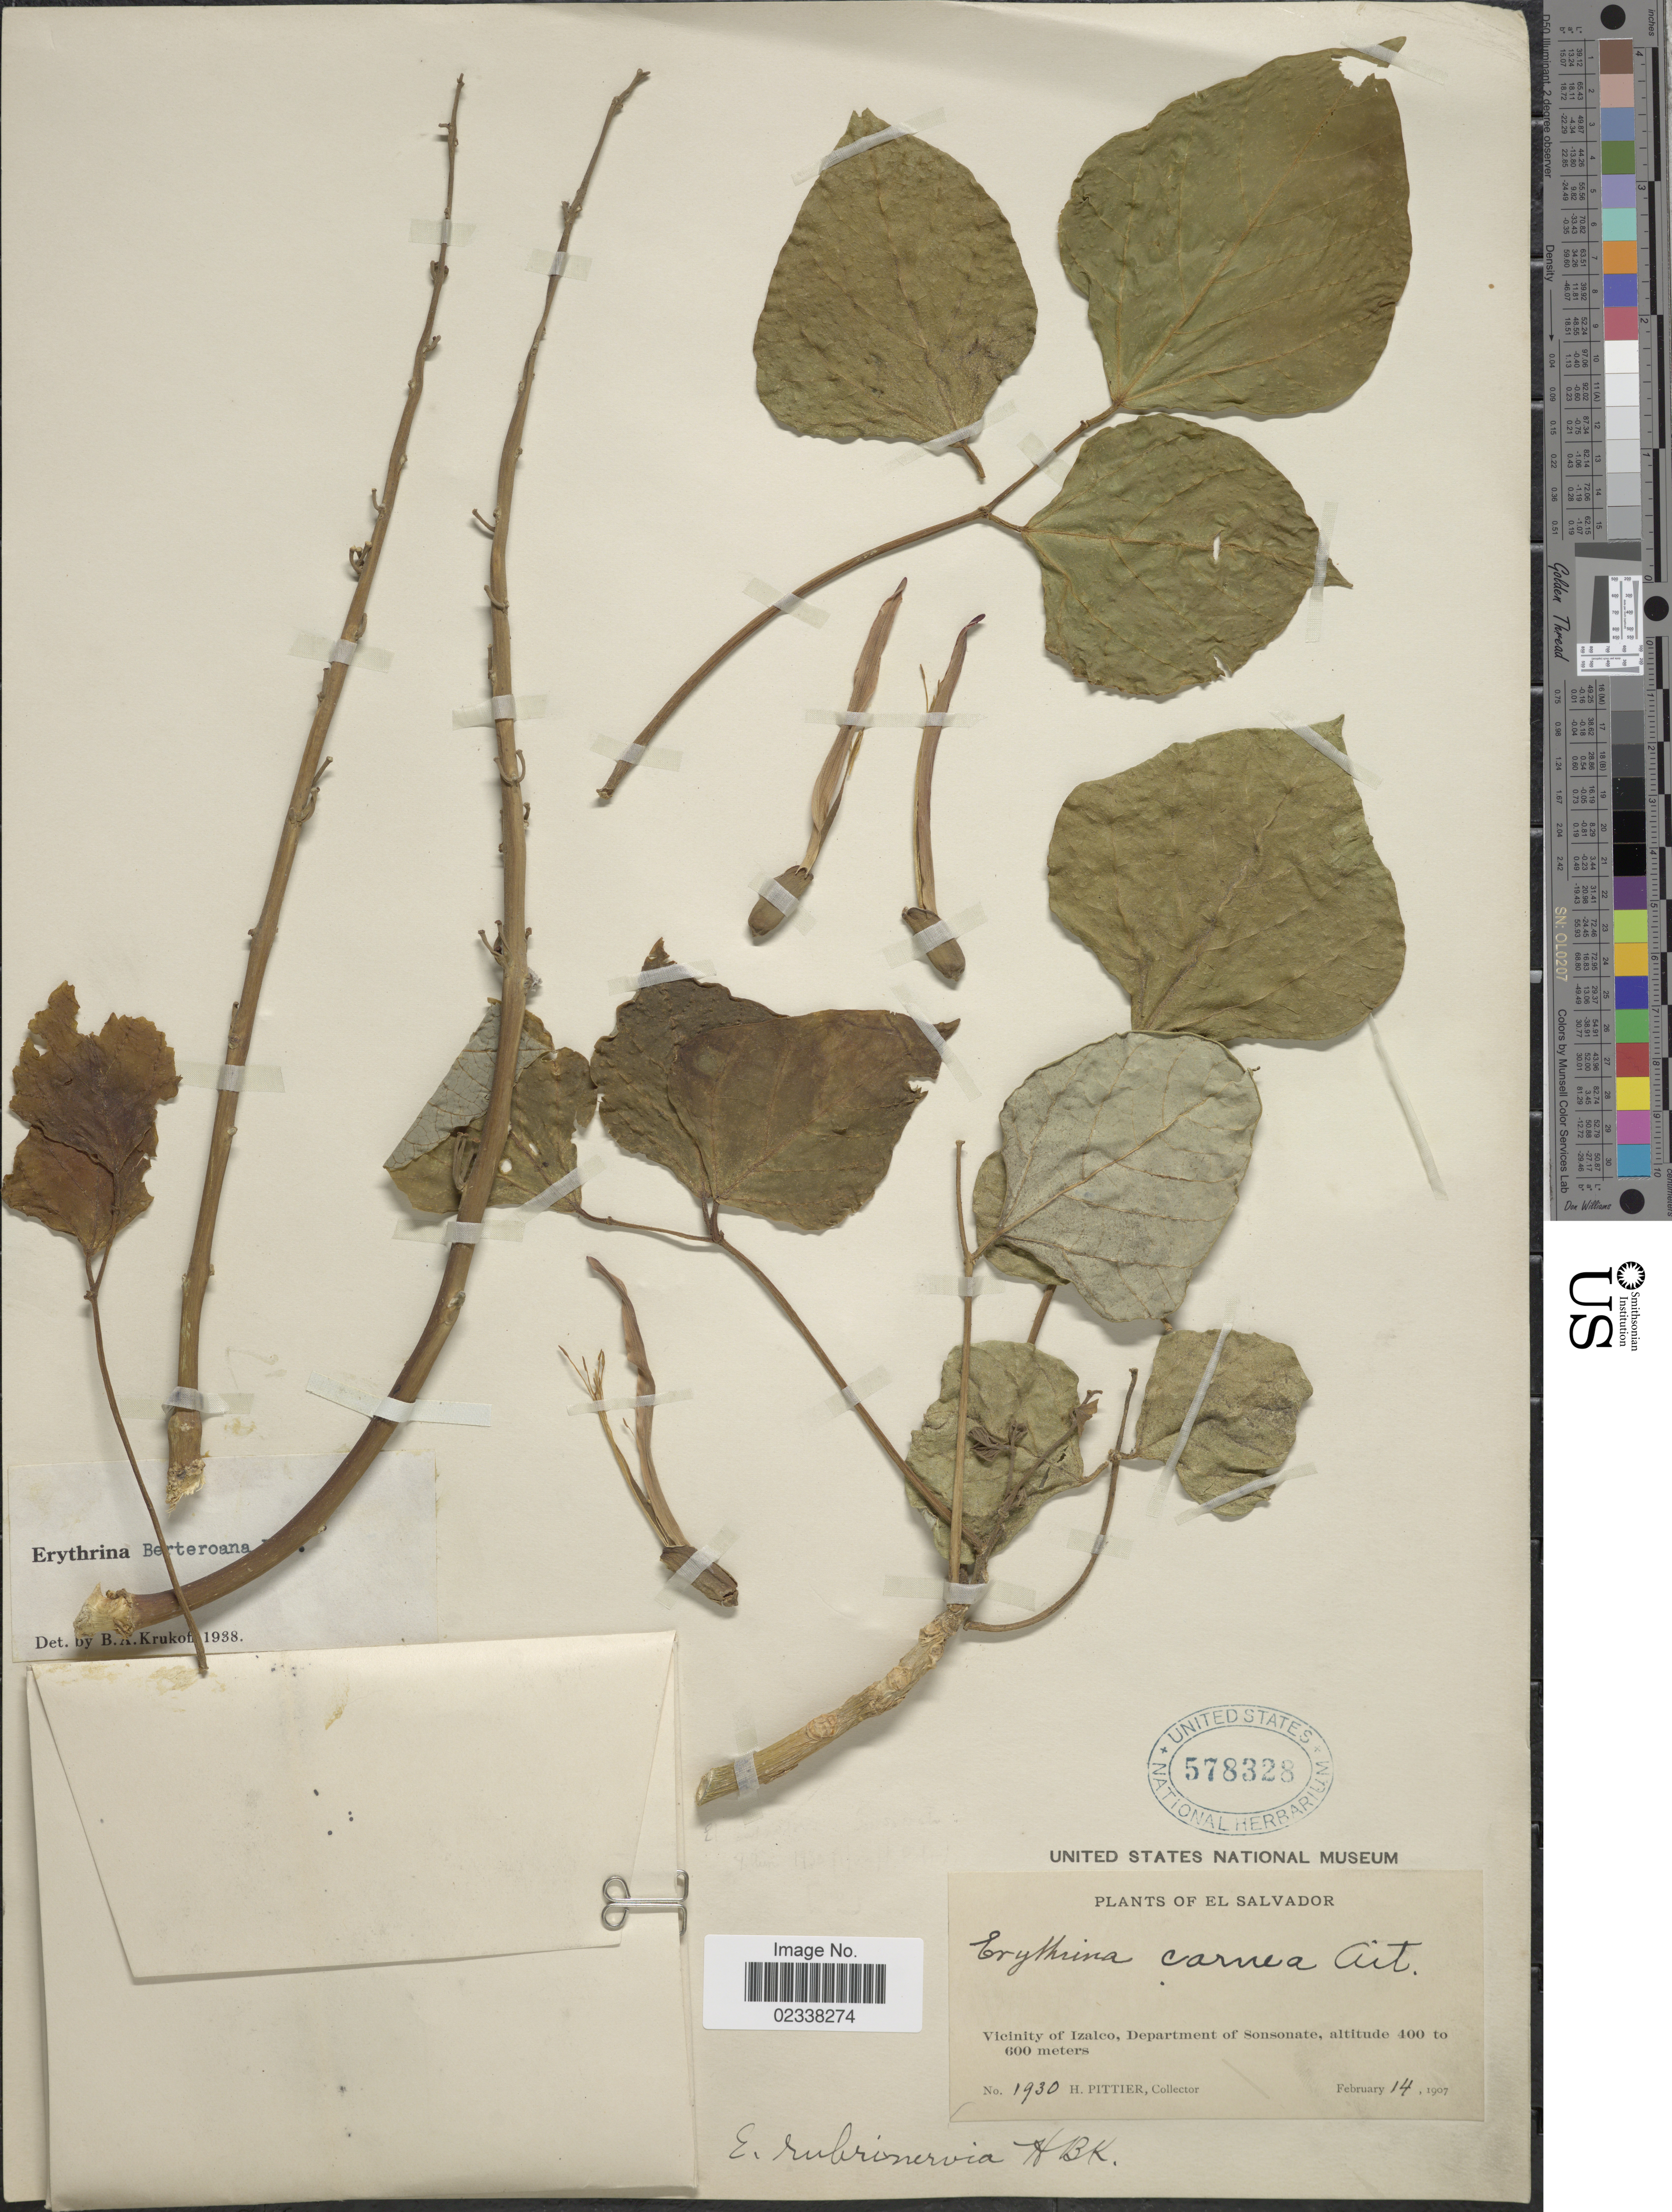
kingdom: Plantae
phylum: Tracheophyta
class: Magnoliopsida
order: Fabales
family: Fabaceae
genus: Erythrina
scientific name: Erythrina berteroana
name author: Urb.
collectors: H. F. Pittier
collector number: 1930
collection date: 1907-02-14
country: El Salvador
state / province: Sonsonate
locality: Vicinity of Izalco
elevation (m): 400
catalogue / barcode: US 578328